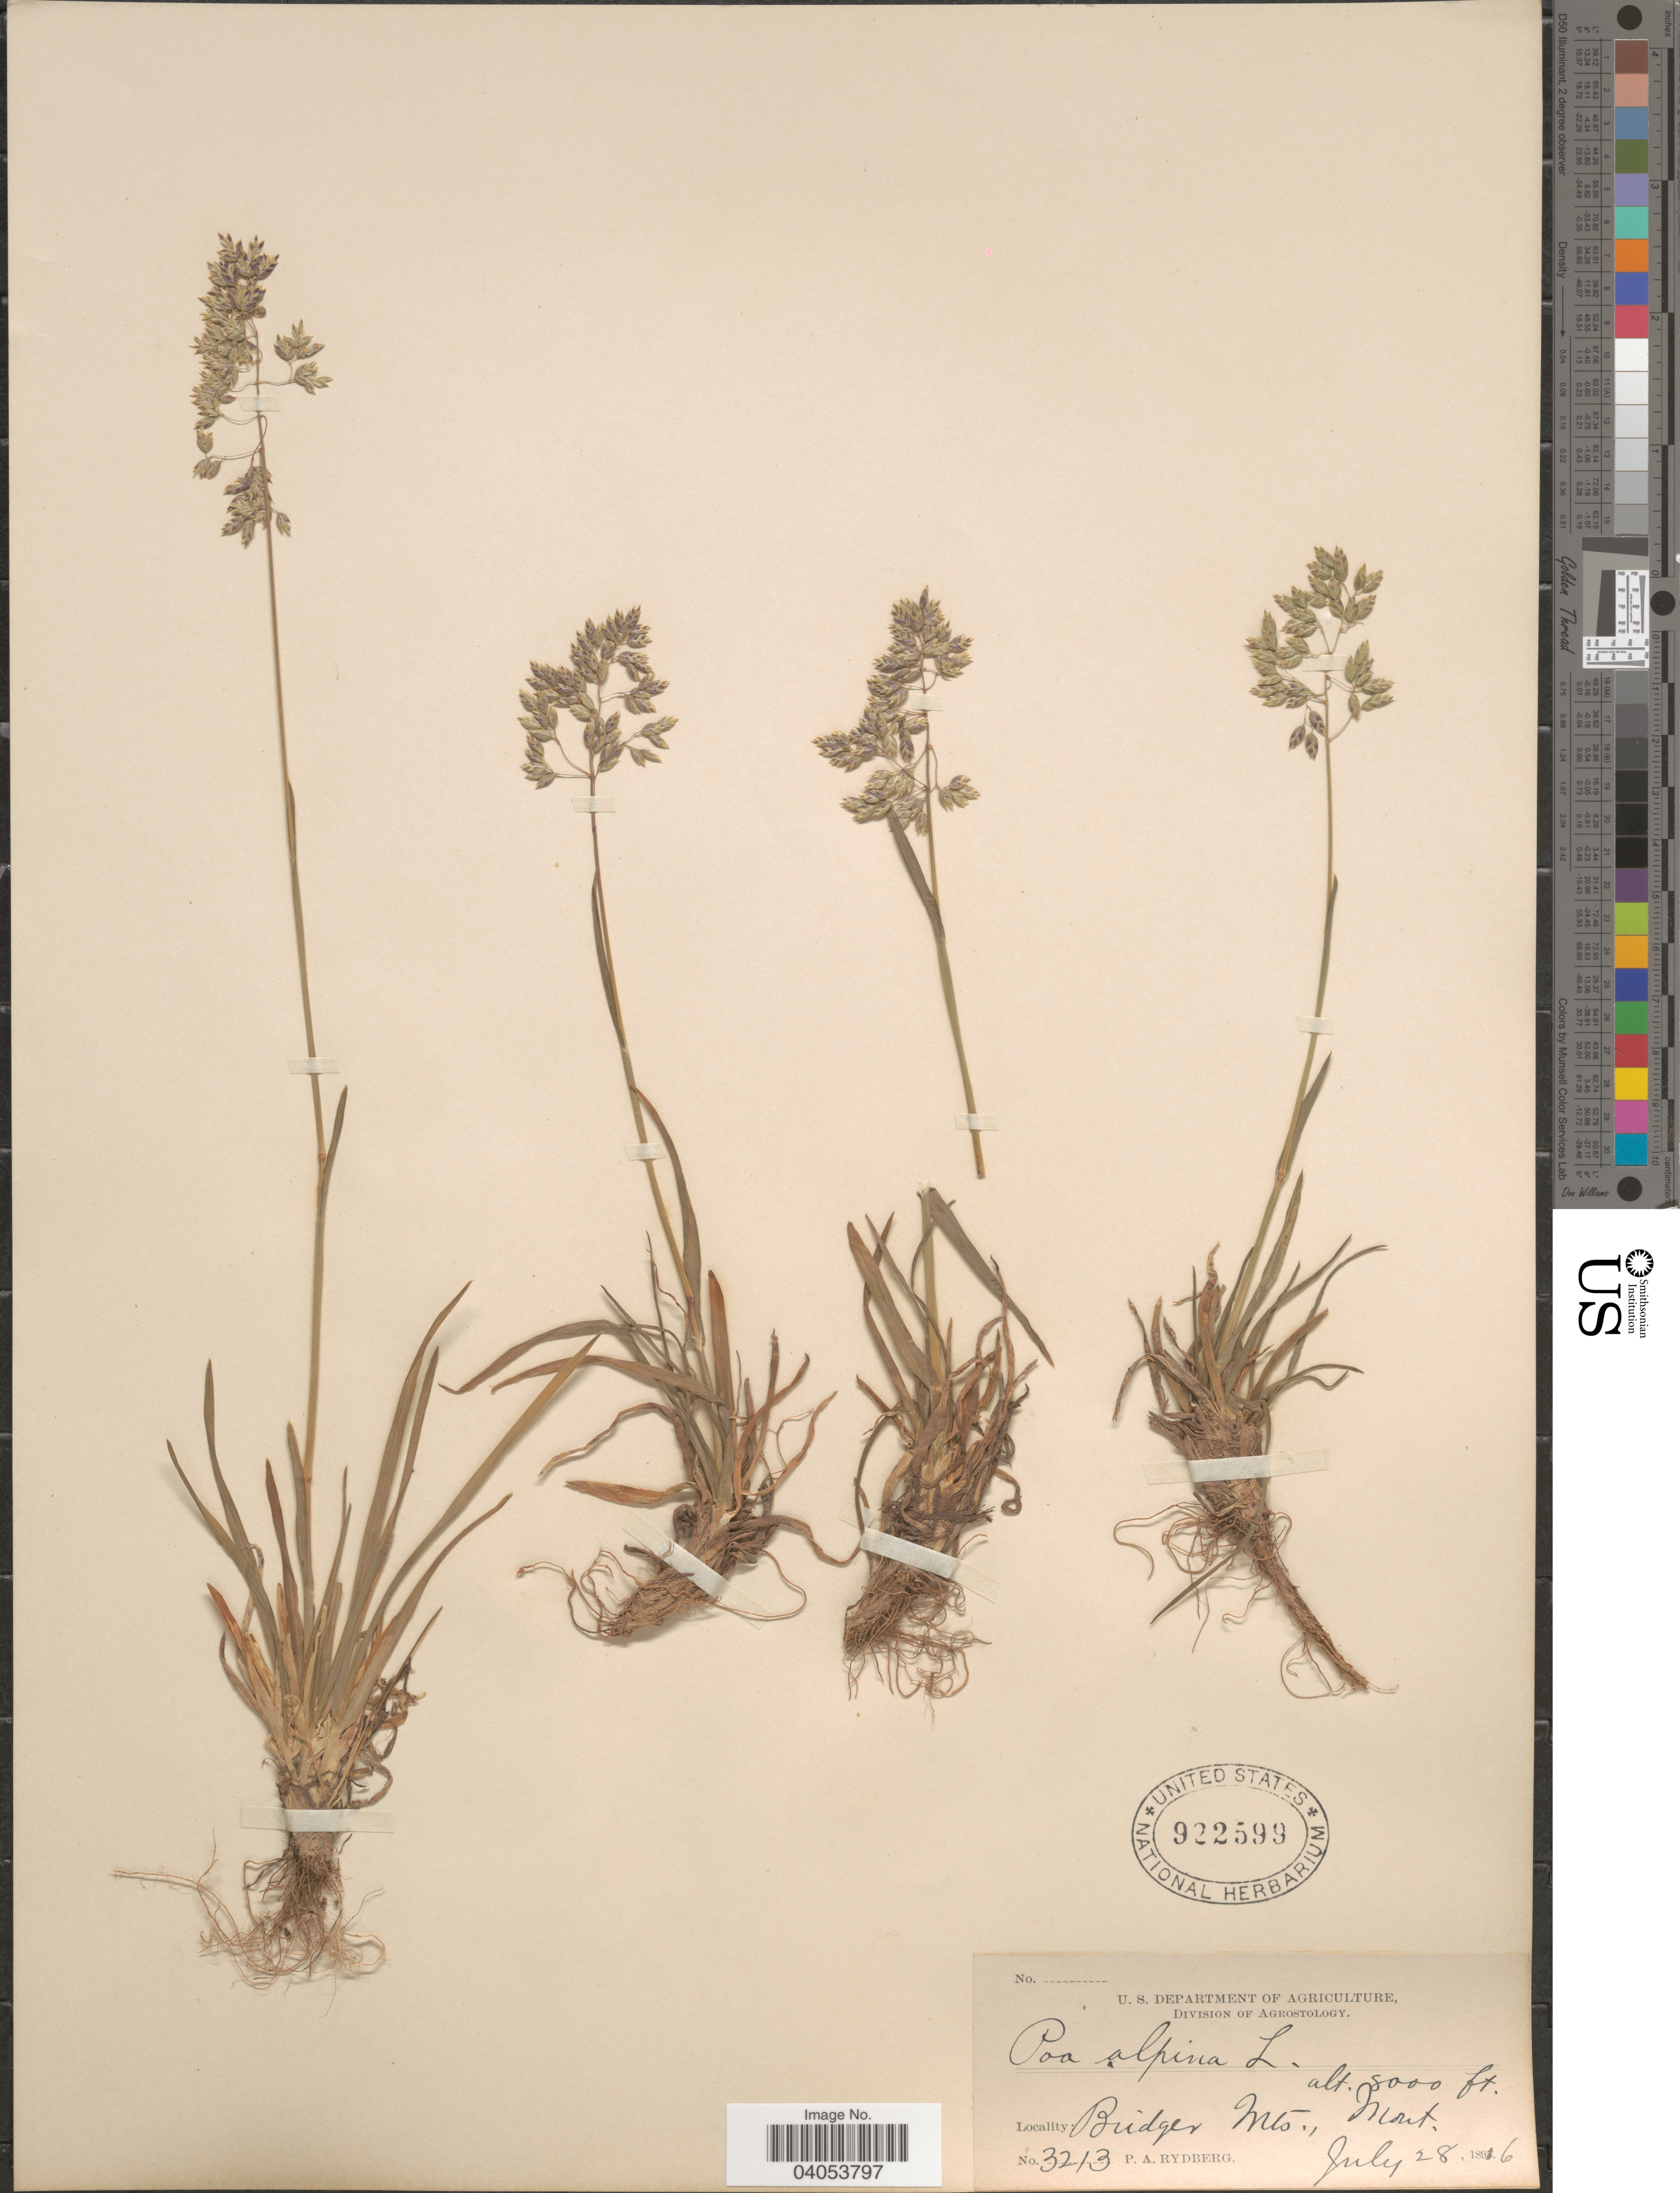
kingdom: Plantae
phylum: Tracheophyta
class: Liliopsida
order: Poales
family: Poaceae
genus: Poa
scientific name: Poa alpina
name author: L.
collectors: P. A. Rydberg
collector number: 3213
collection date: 1896-07-28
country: United States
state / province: Montana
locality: Bridger Mts.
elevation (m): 2438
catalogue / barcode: US 922599